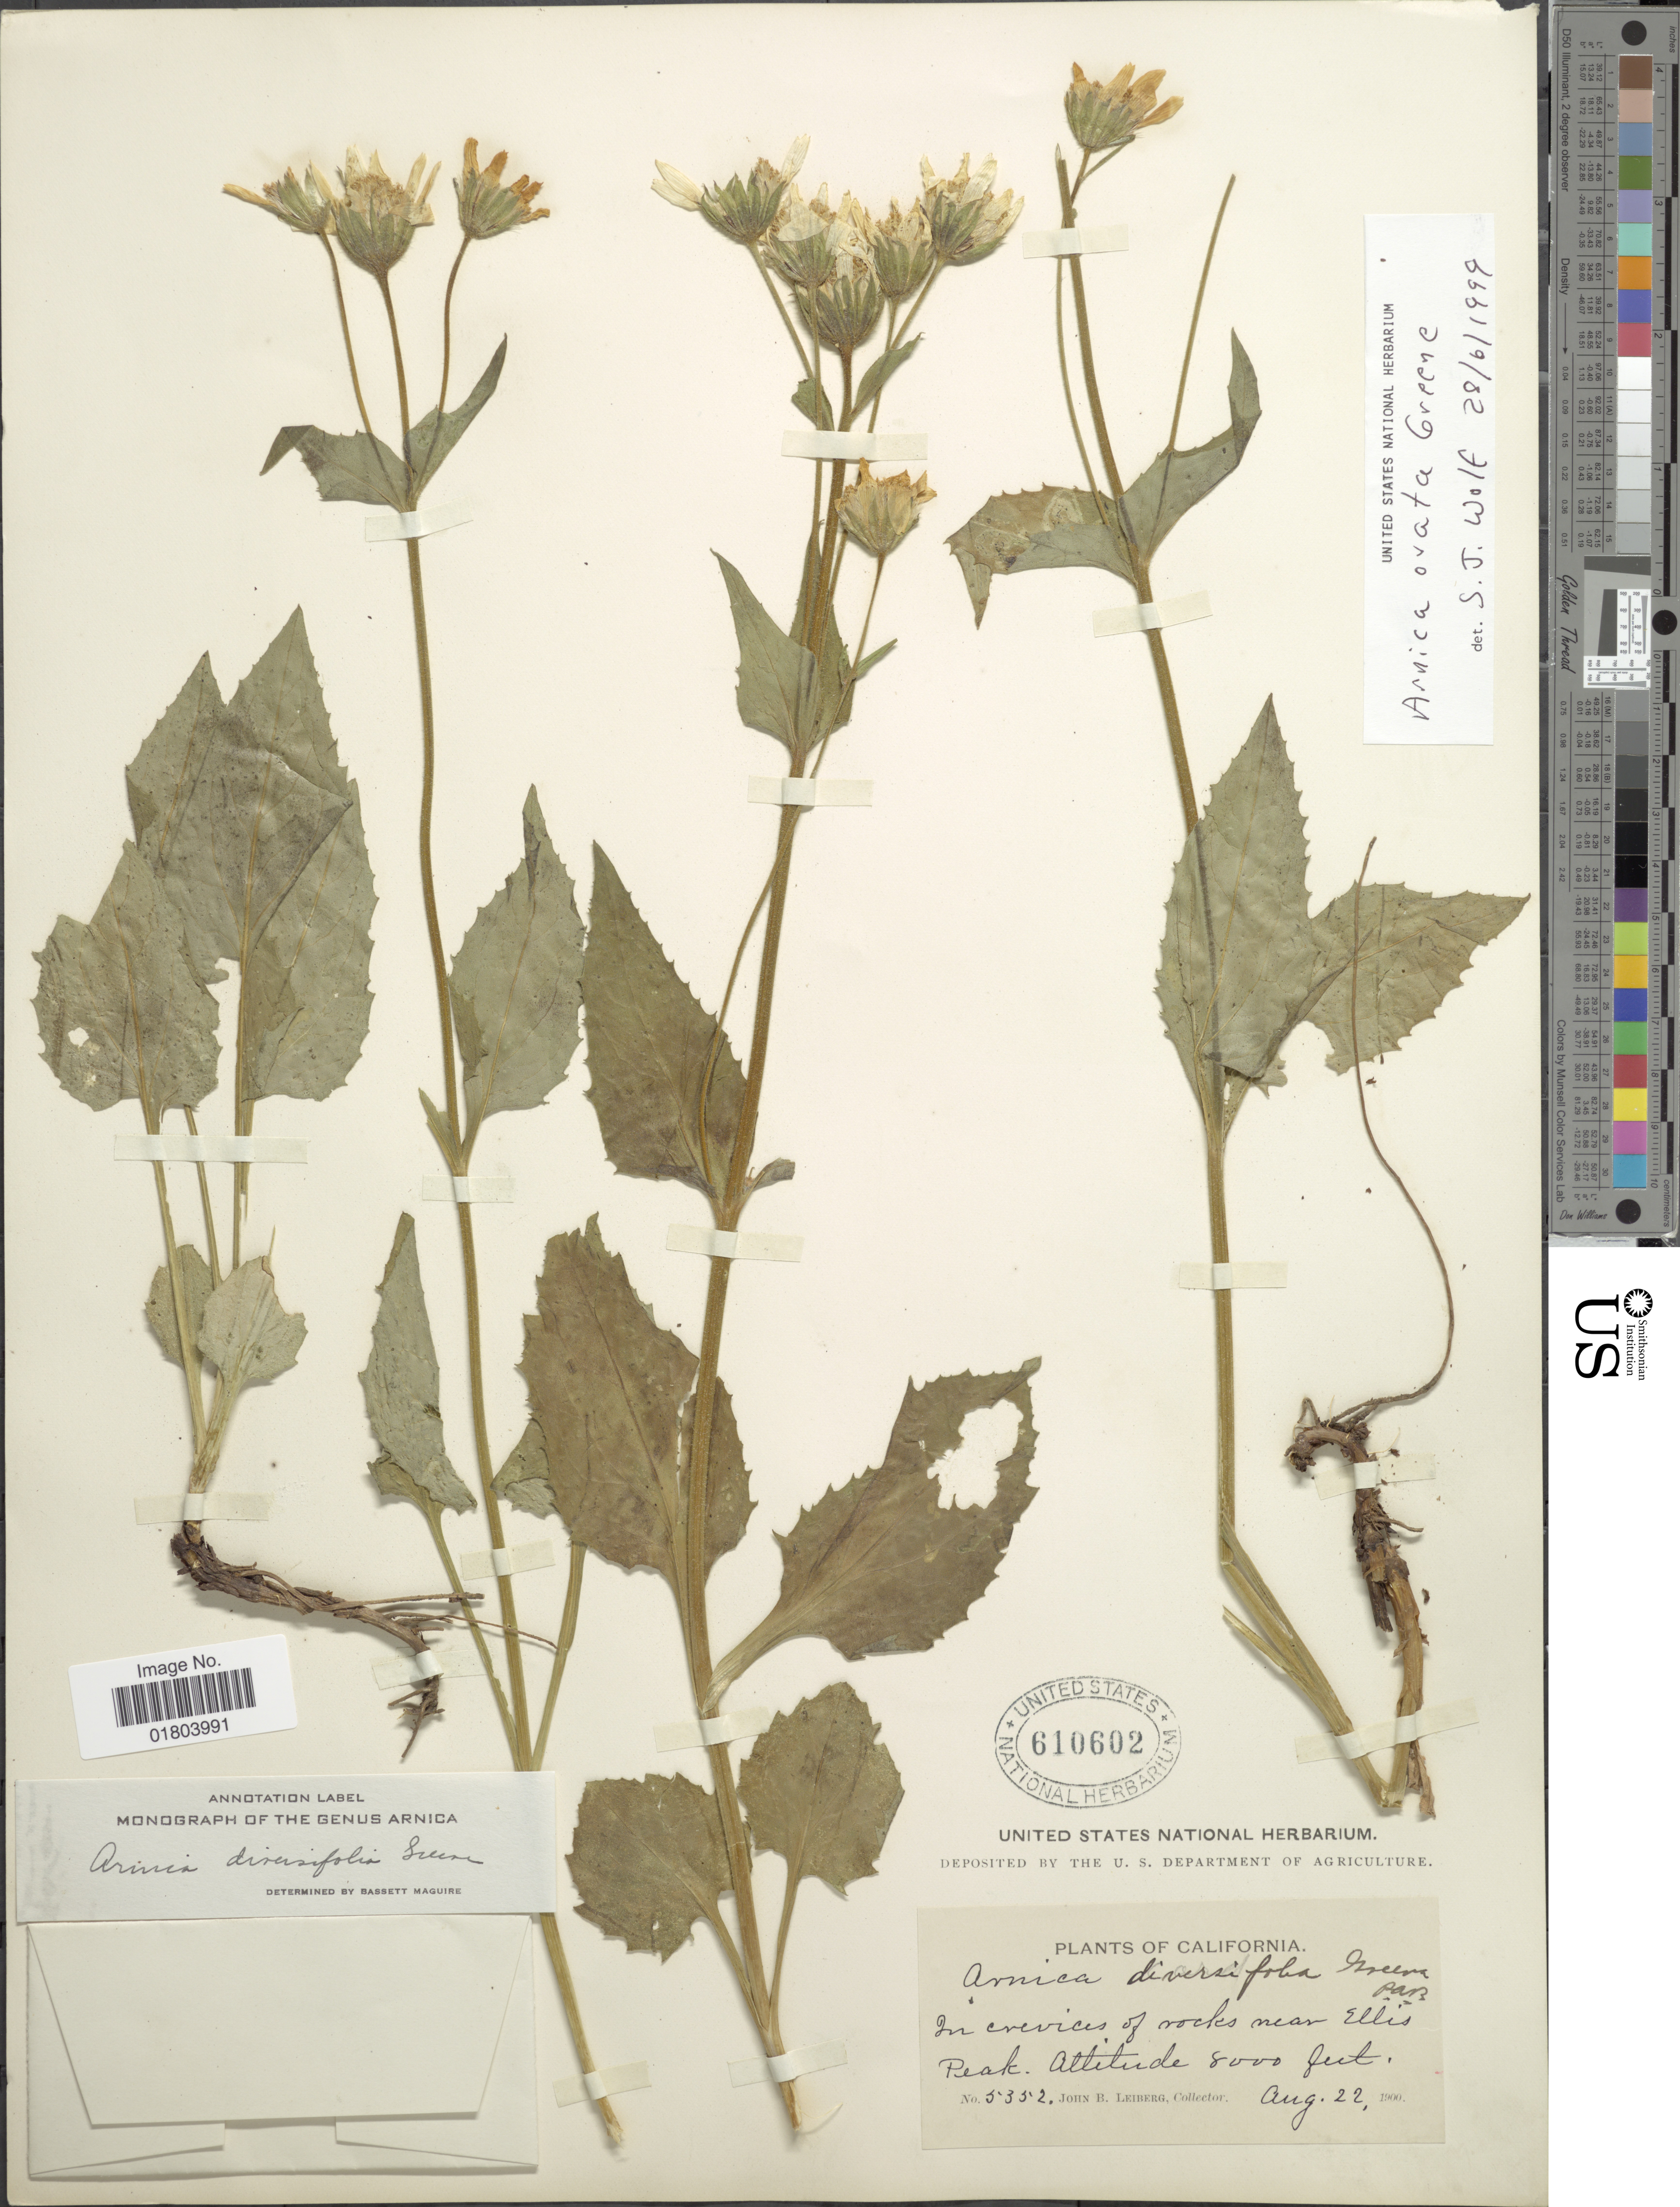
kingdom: Plantae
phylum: Tracheophyta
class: Magnoliopsida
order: Asterales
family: Asteraceae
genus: Arnica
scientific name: Arnica ovata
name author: Greene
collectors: J. Leiberg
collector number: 5352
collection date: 1900-08-22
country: United States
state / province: California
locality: In crevices of rocks near Ellis Peak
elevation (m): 2438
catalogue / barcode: US 610602